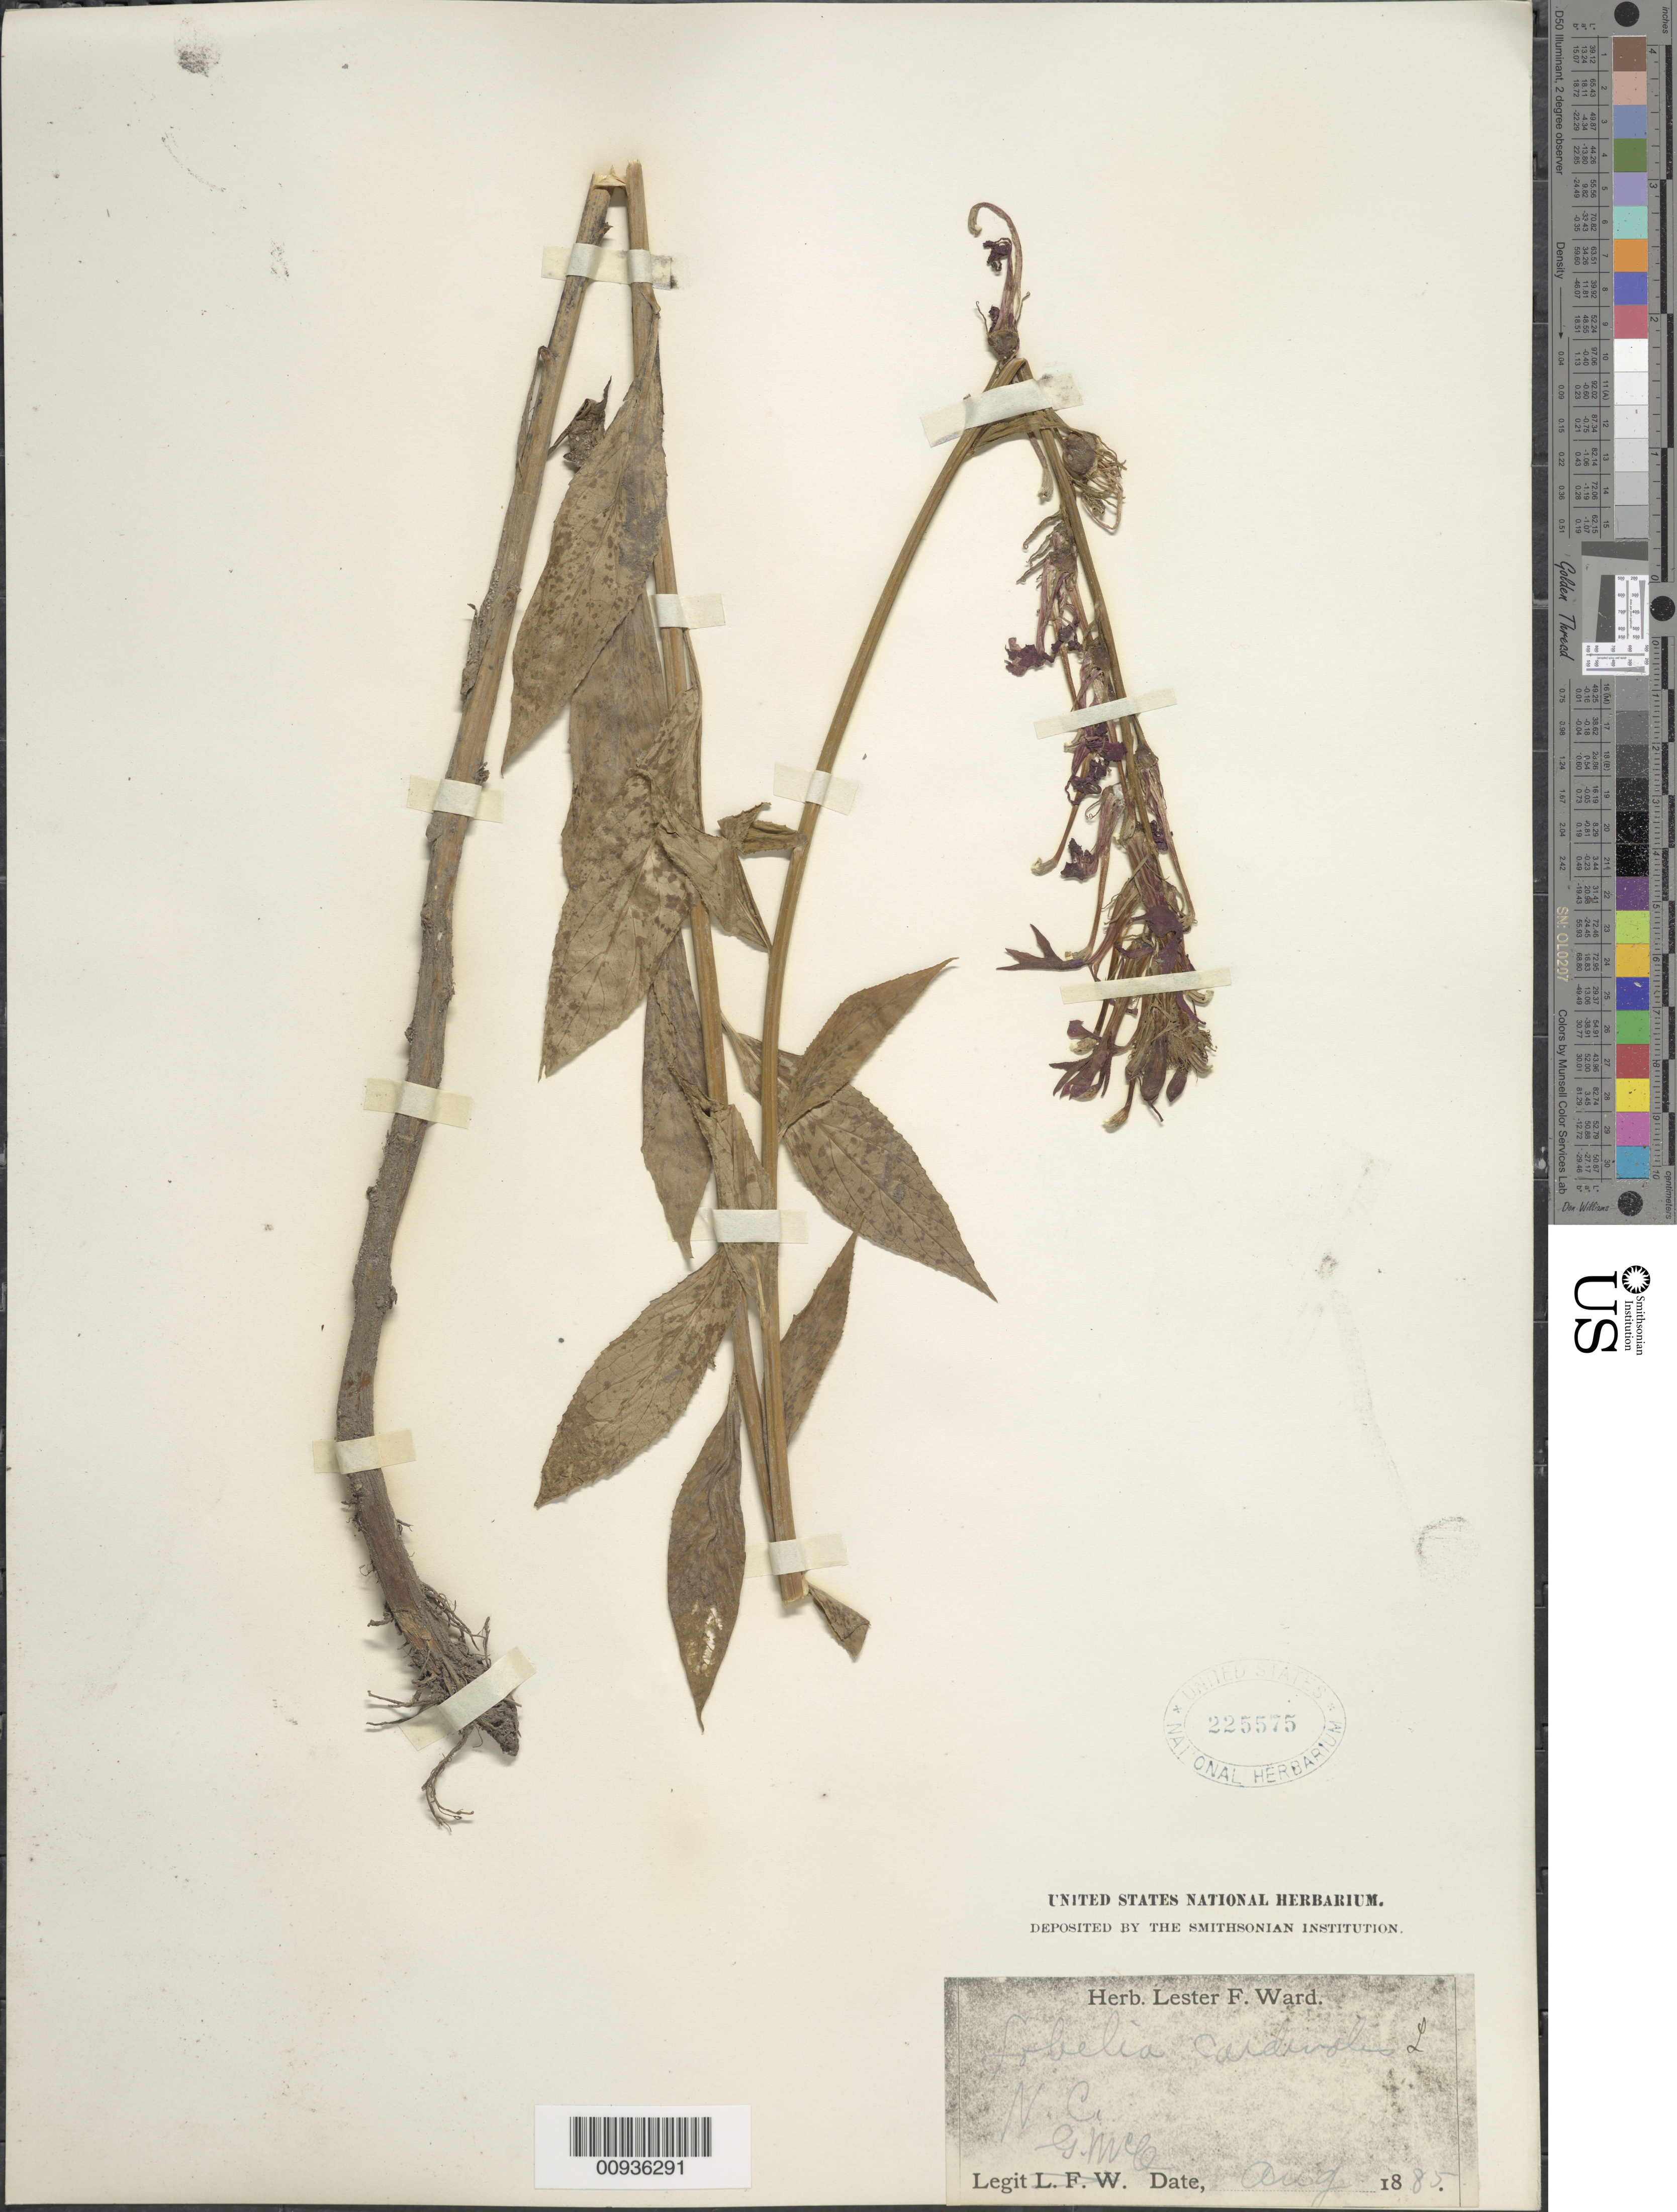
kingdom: Plantae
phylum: Tracheophyta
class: Magnoliopsida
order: Asterales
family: Campanulaceae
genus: Lobelia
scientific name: Lobelia cardinalis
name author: L.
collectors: L. F. Ward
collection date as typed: Aug 1885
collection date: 1885-08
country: United States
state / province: North Carolina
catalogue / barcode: US 225575